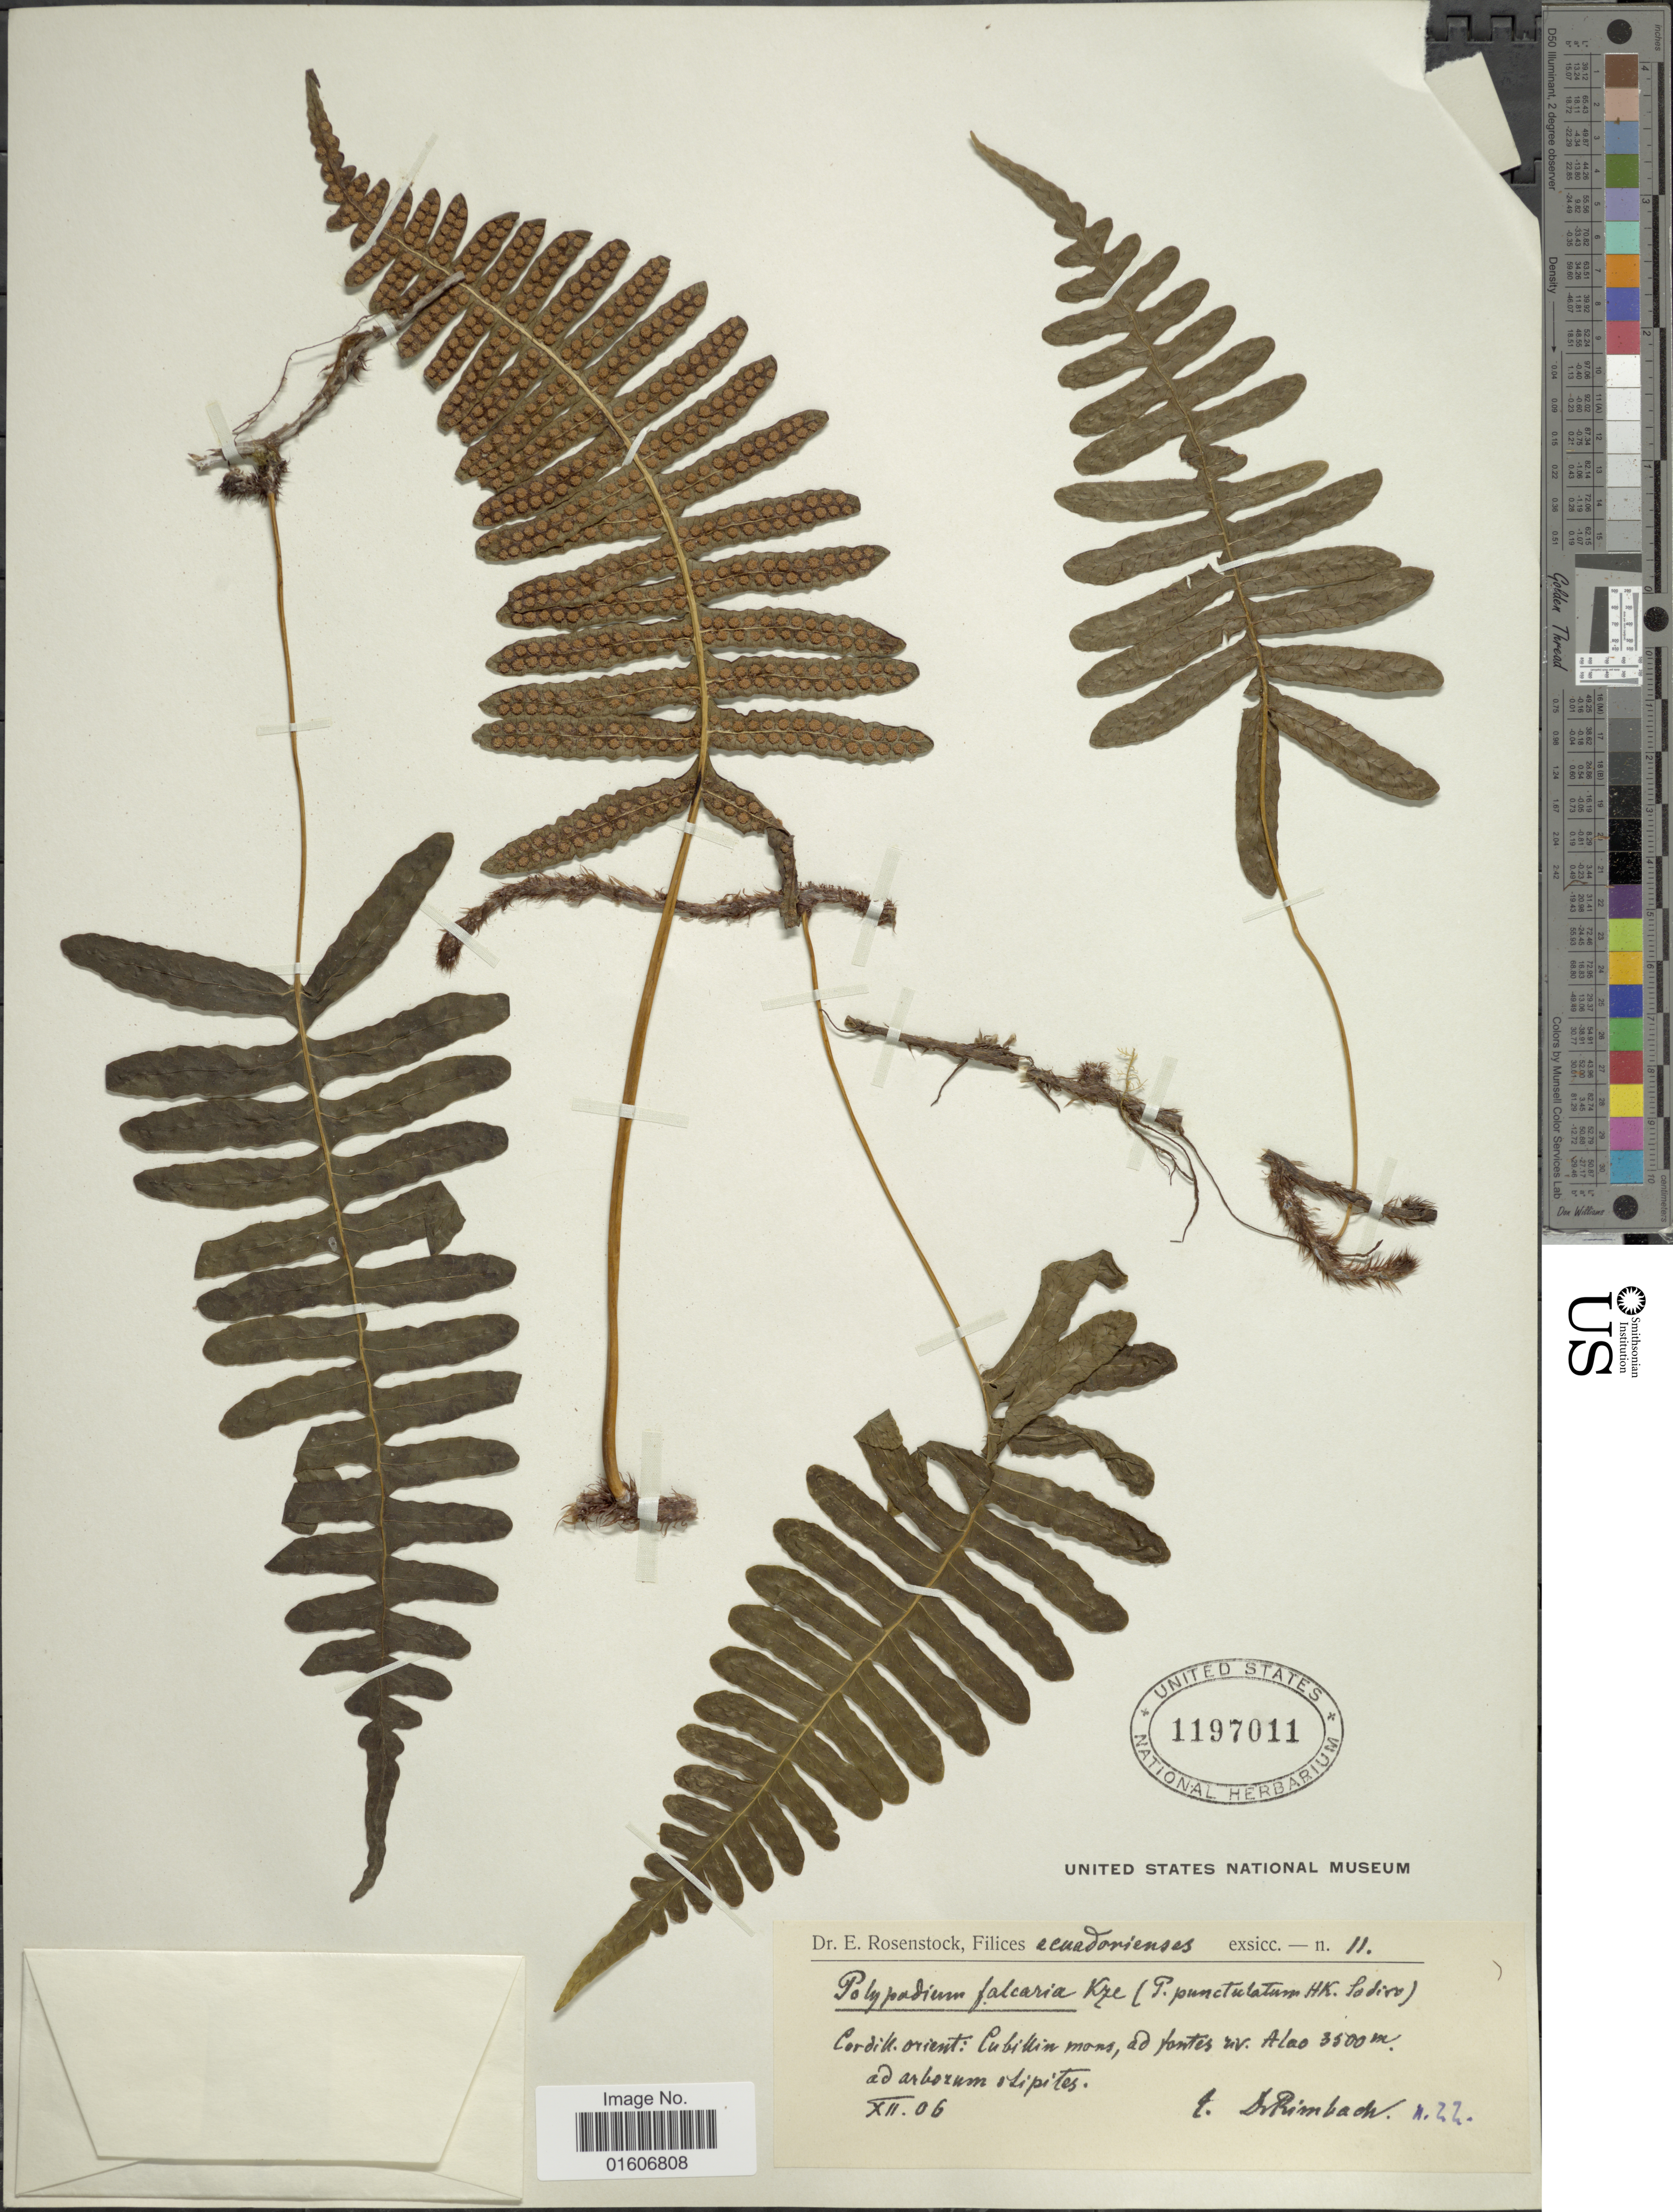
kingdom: Plantae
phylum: Tracheophyta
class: Polypodiopsida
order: Polypodiales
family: Polypodiaceae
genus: Serpocaulon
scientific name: Serpocaulon mindense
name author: (Sodiro)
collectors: Rimbach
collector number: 22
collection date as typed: Transcribed d/m/y: /12/6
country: Ecuador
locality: Ecuadorienses, Cordill. orient: Cubillin mons, ad fontes riv. Alao, ad arborum stipites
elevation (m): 3500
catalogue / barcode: US 1197011